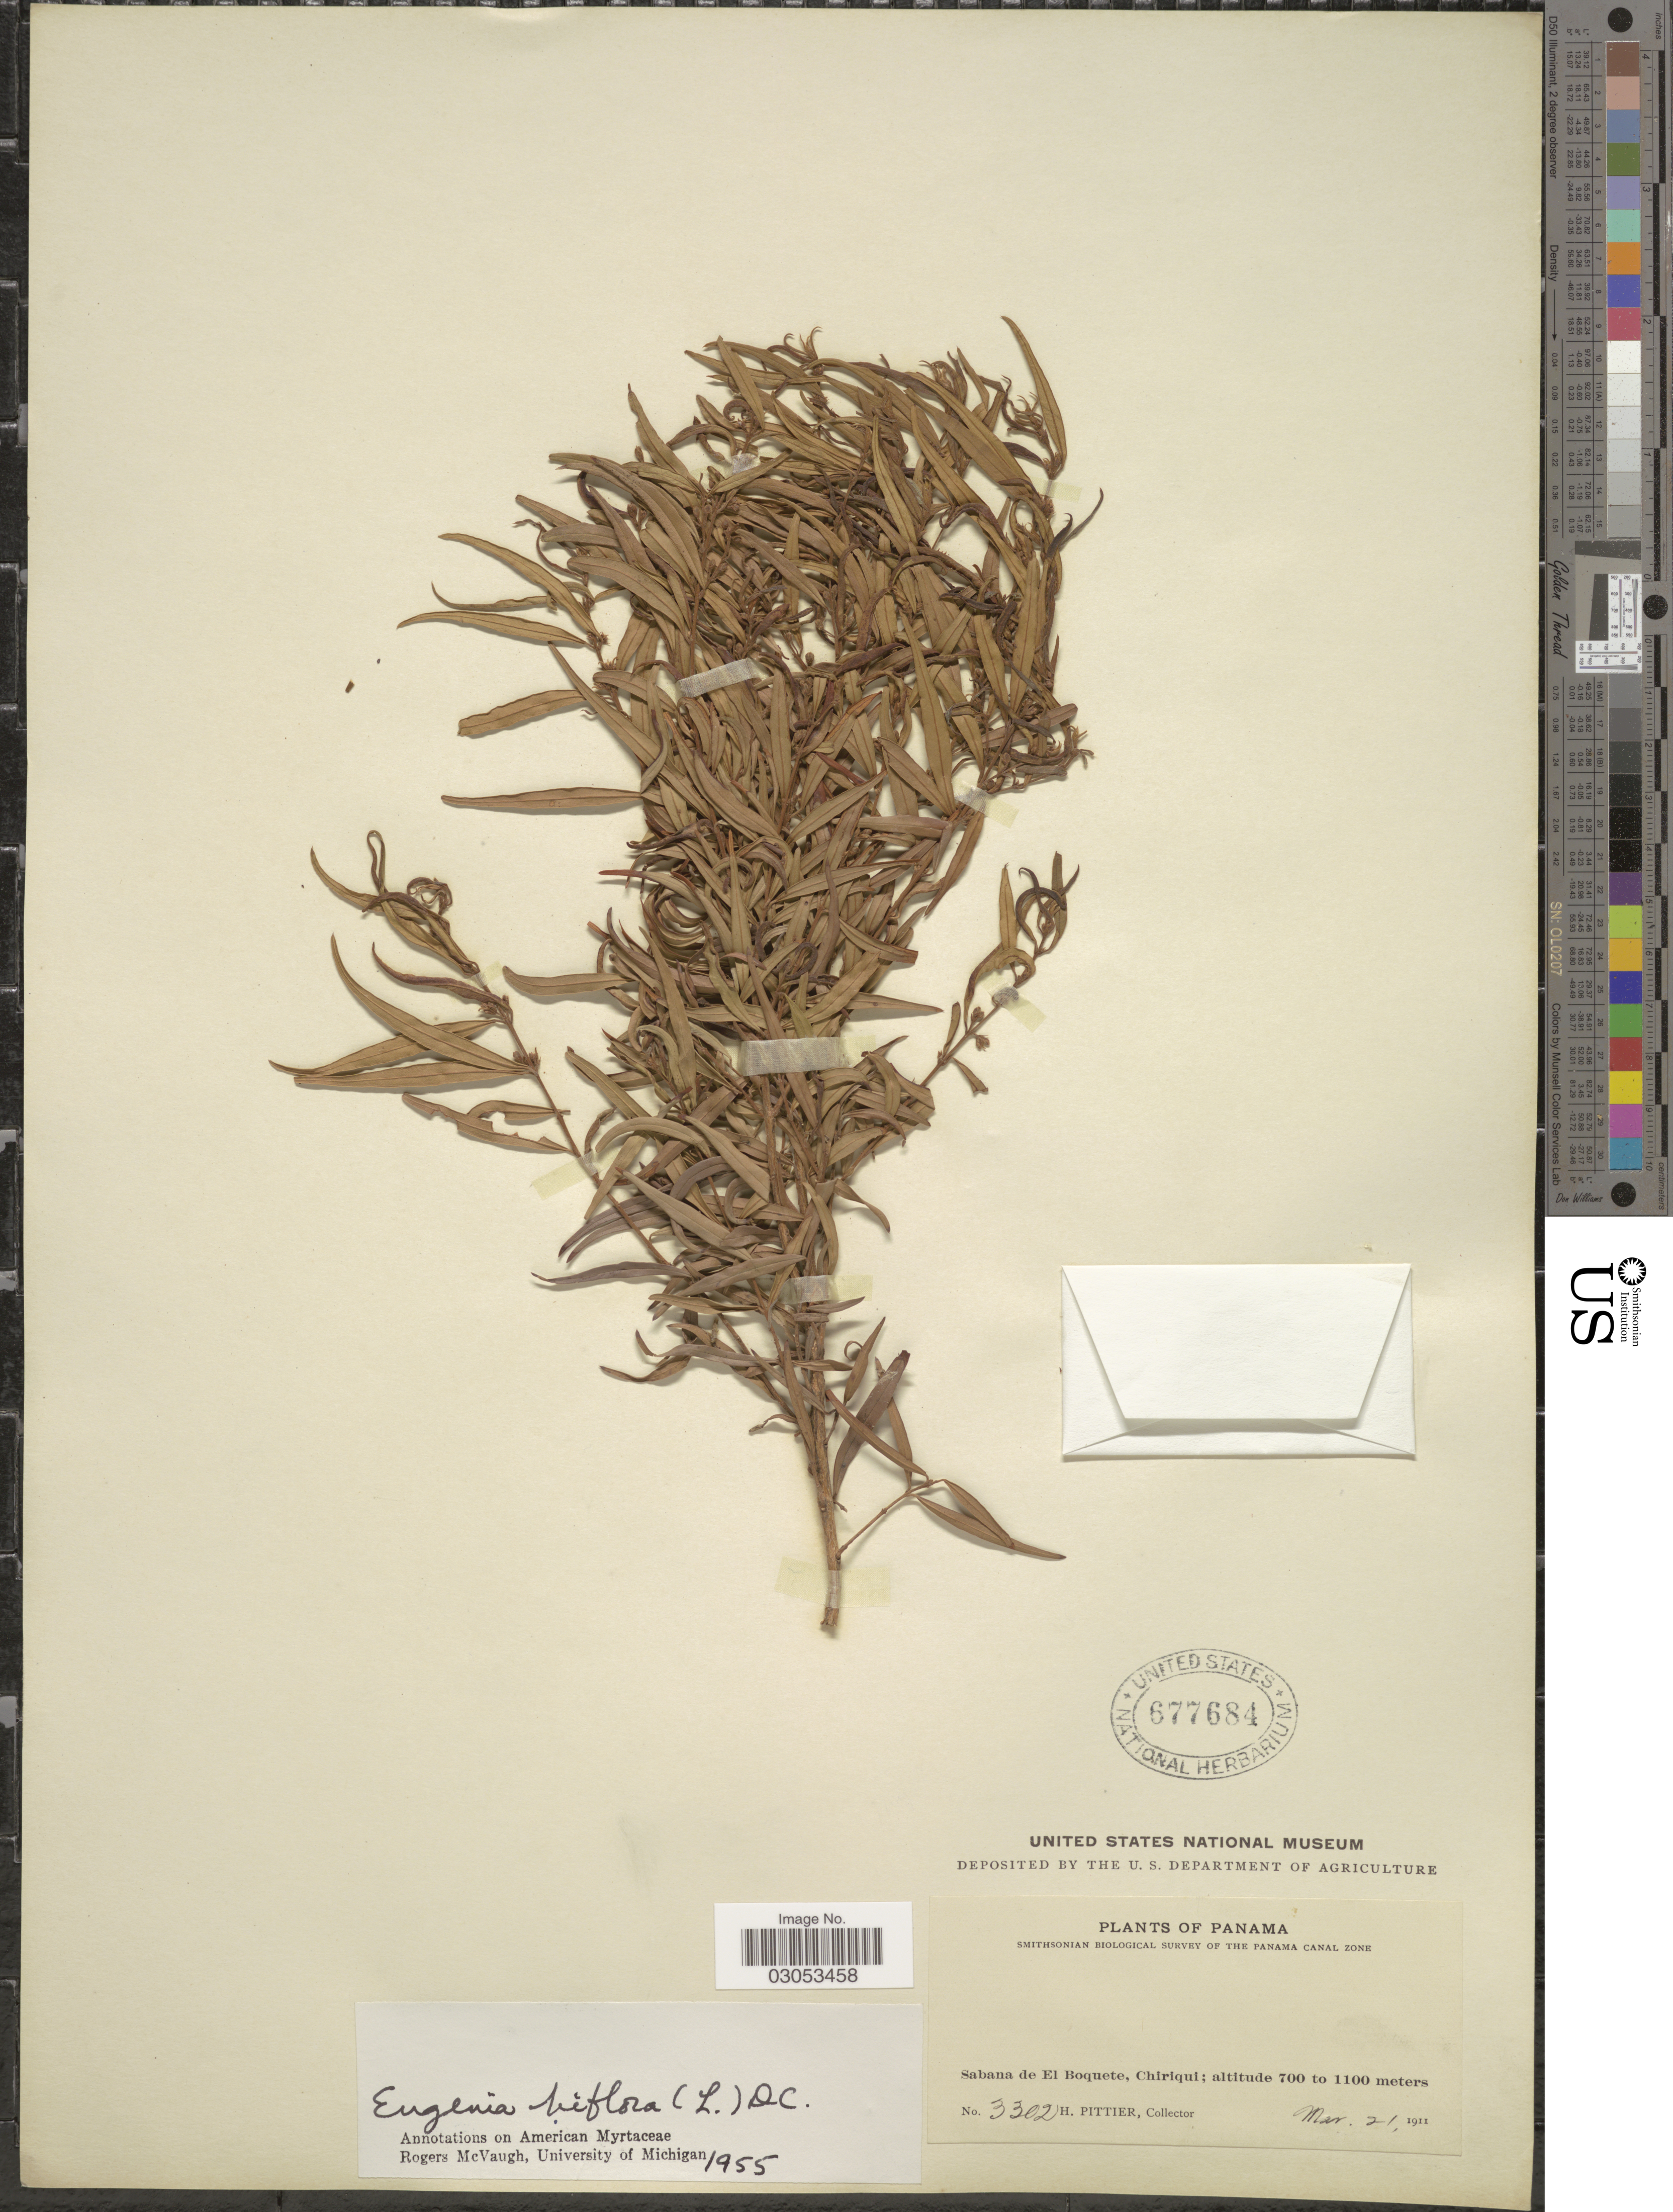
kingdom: Plantae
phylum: Tracheophyta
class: Magnoliopsida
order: Myrtales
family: Myrtaceae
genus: Eugenia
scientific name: Eugenia biflora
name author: (L.) DC.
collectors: H. F. Pittier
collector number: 3302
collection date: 1911-03-21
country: Panama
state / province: Chiriqui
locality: Sabana de El Boquete, Chiriqui.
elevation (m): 700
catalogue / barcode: US 677684